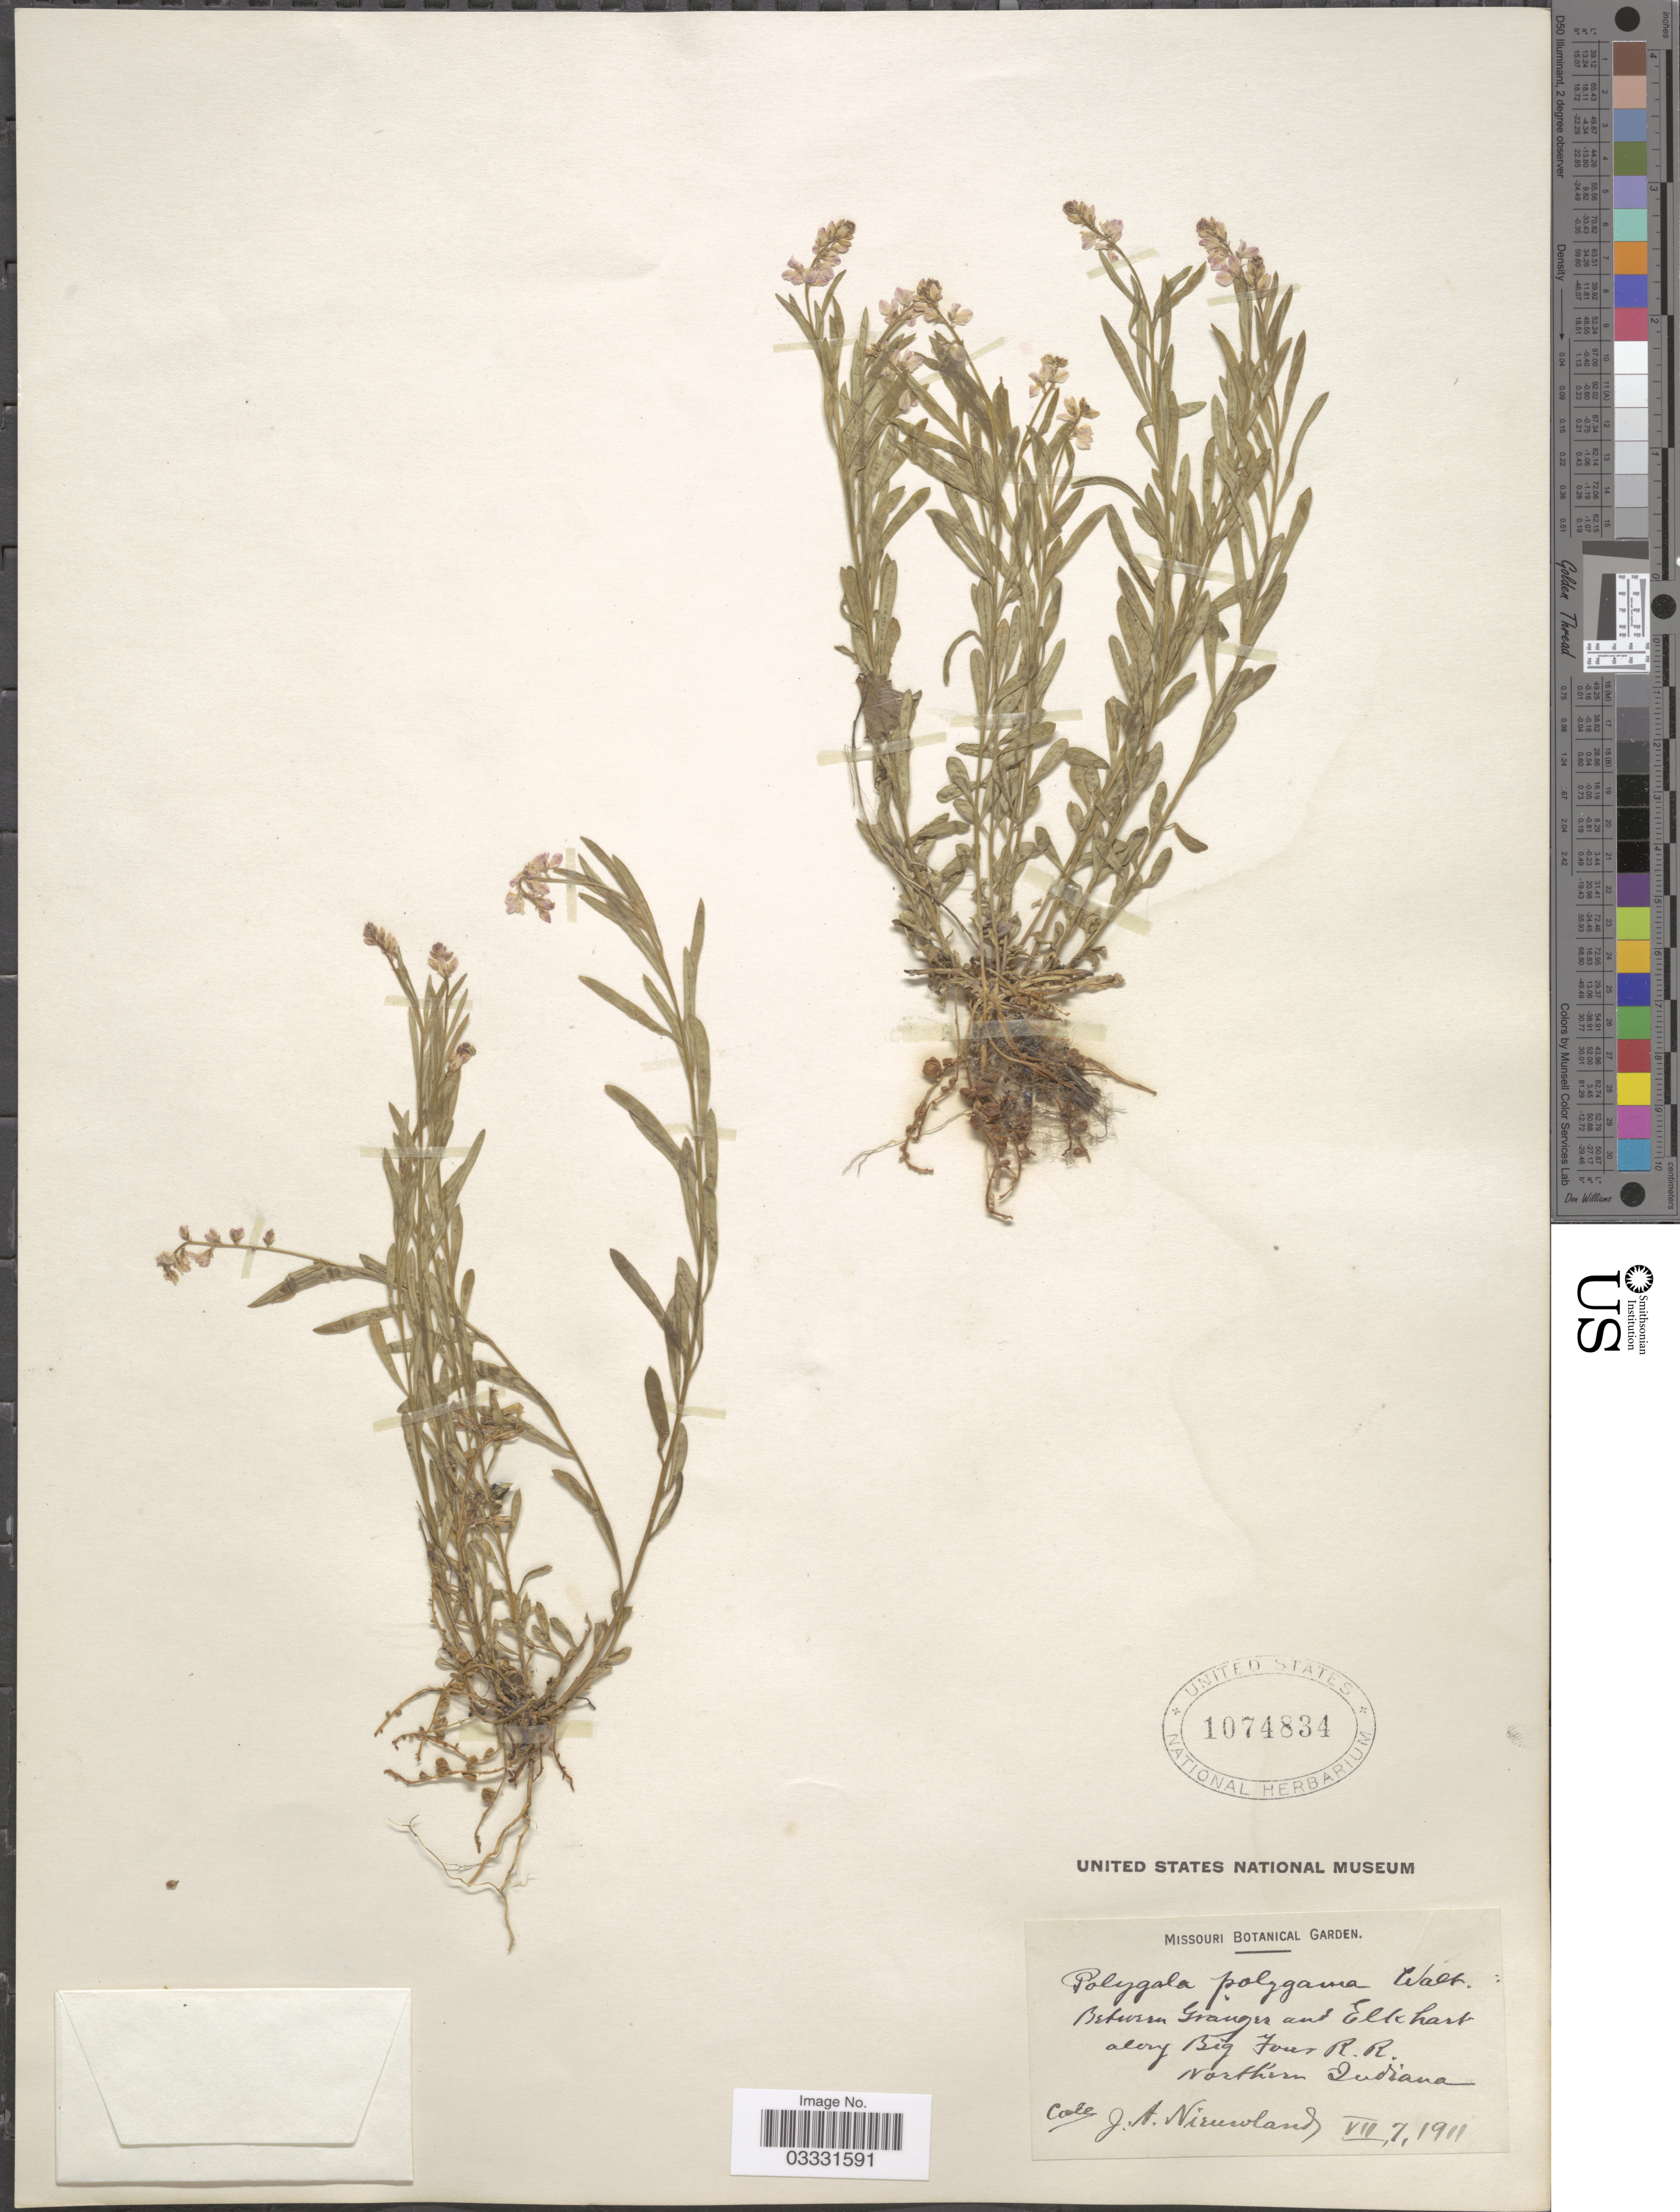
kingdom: Plantae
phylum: Tracheophyta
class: Magnoliopsida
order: Fabales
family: Polygalaceae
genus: Polygala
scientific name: Polygala polygama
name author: Walter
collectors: J. A. Nieuwland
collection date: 1911-07-07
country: United States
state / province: Indiana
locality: Along Big Four R.R. Northern Indiana.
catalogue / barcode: US 1074834